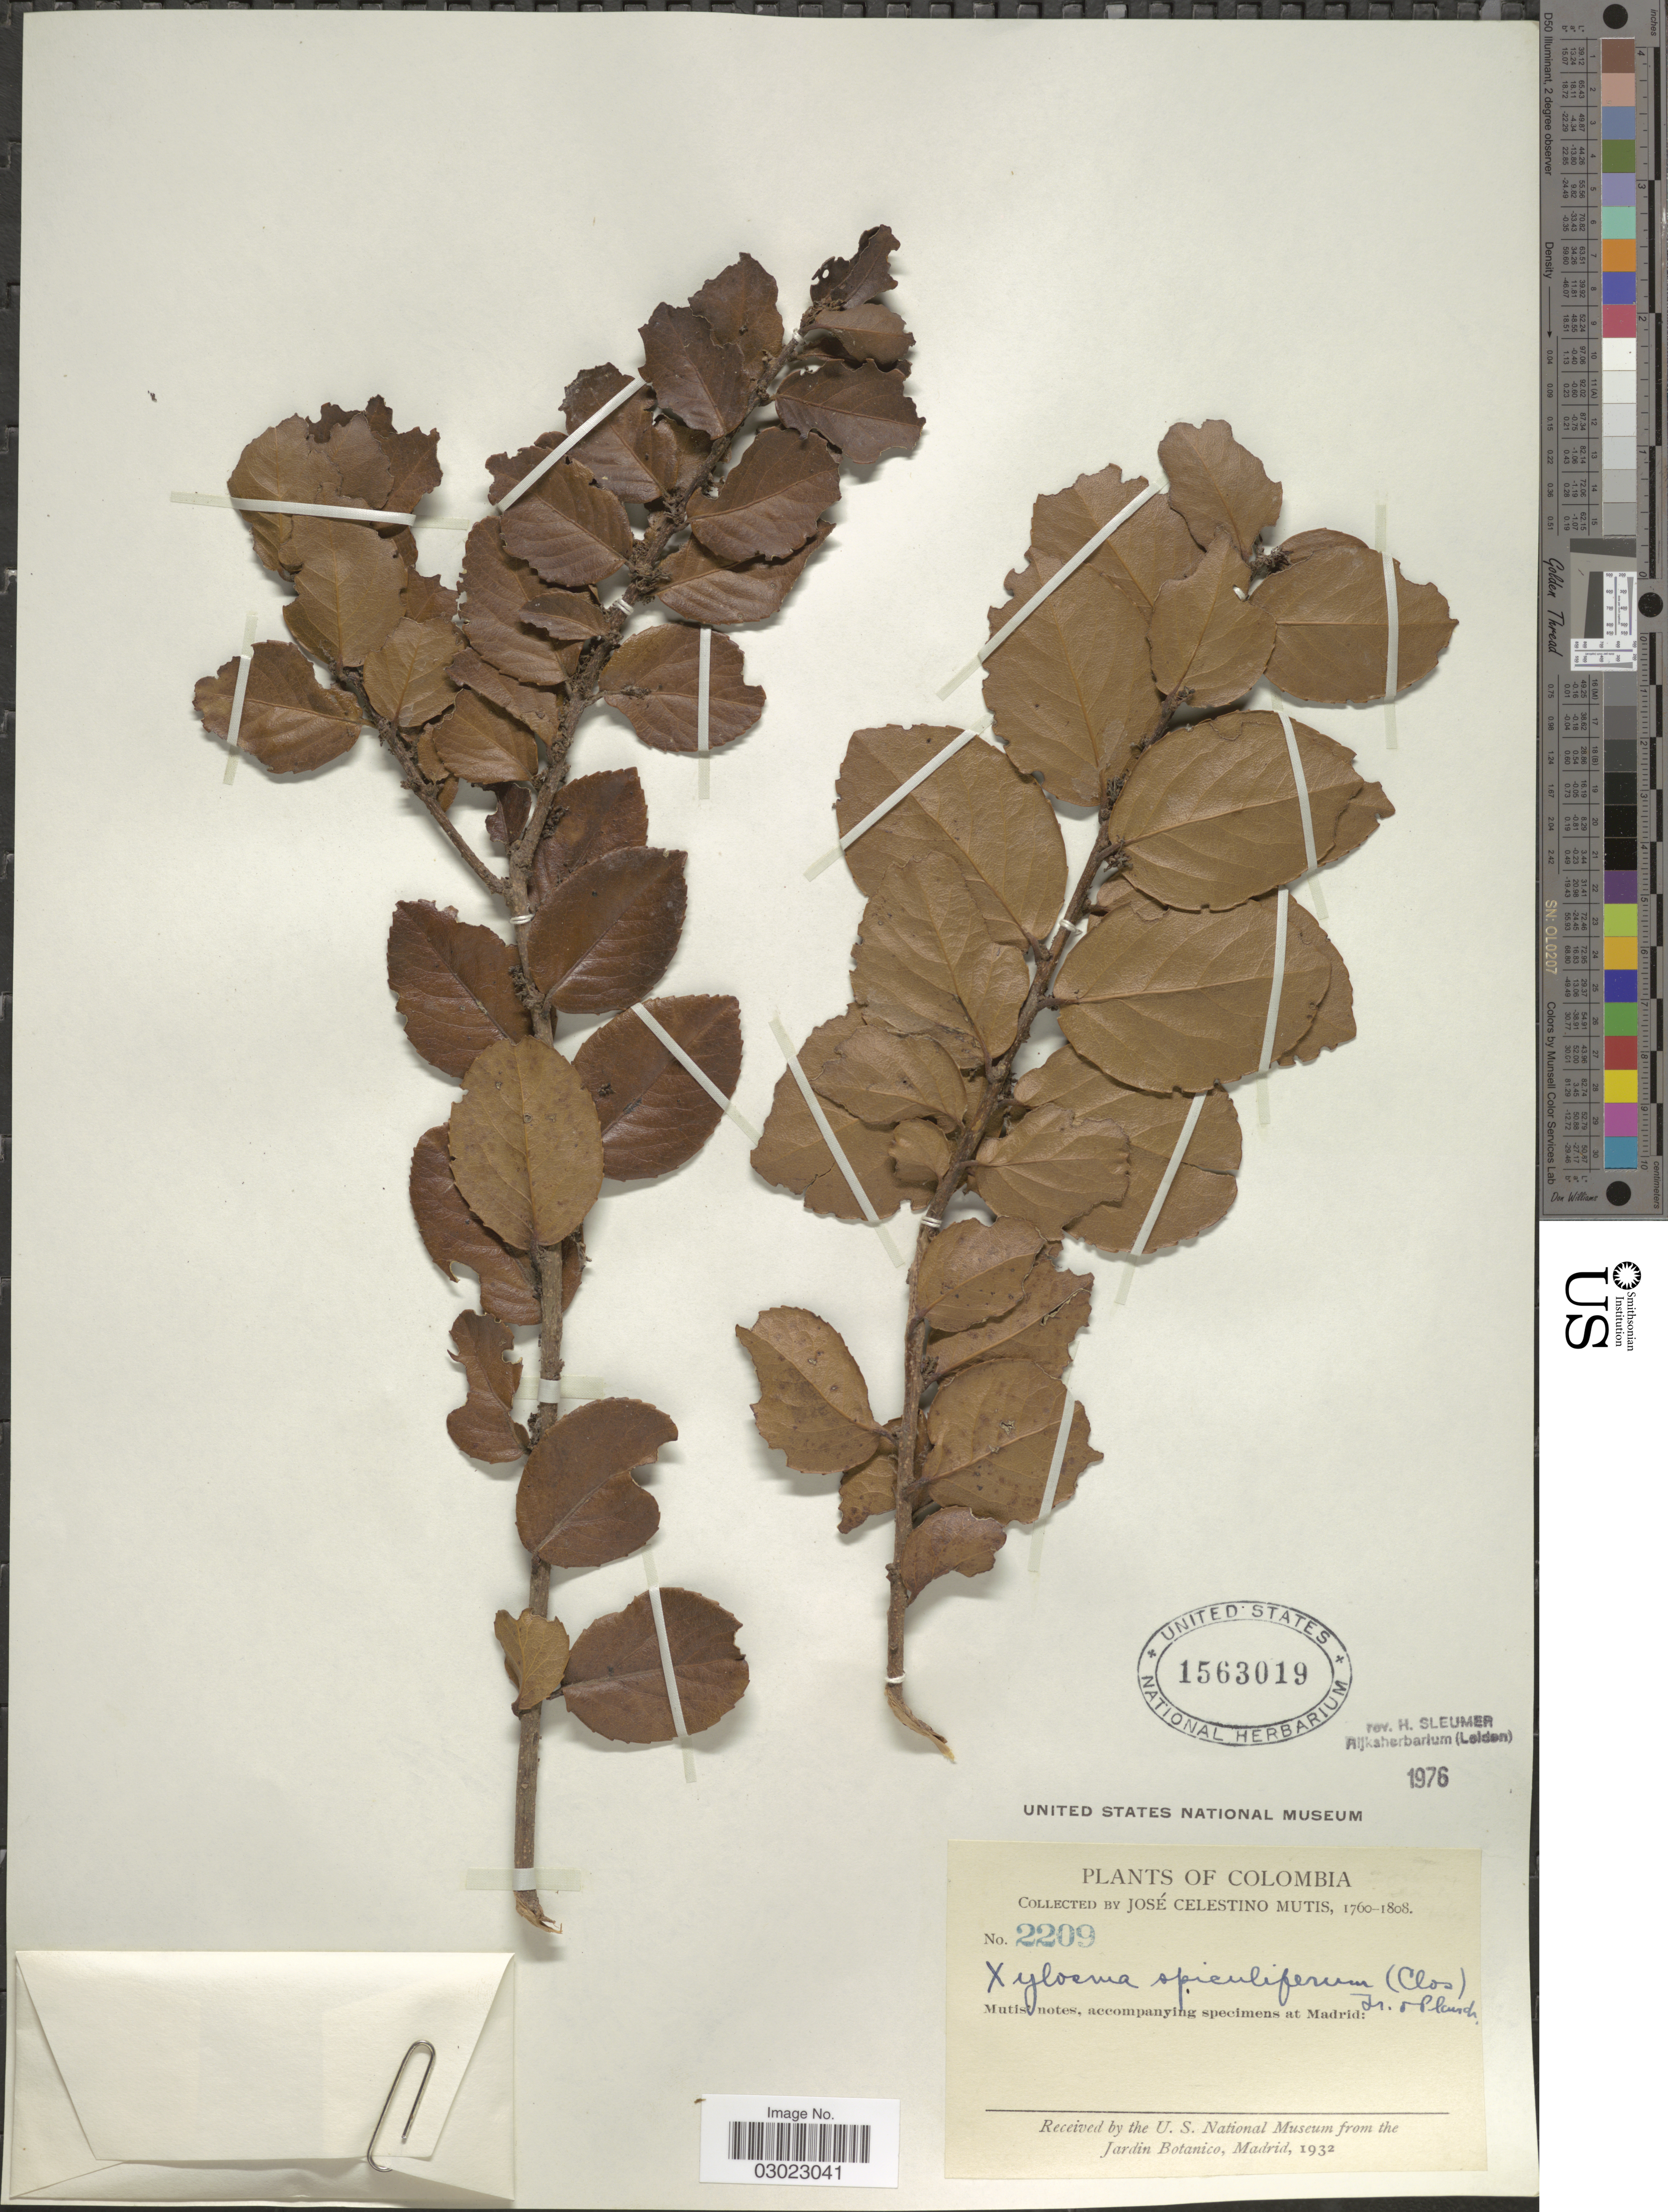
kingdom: Plantae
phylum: Tracheophyta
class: Magnoliopsida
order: Malpighiales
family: Salicaceae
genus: Xylosma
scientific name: Xylosma spiculifera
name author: (Tul.) Triana & Planch.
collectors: J. C. B. Mutis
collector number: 2209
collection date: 1760/1808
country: Colombia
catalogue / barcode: US 1563019